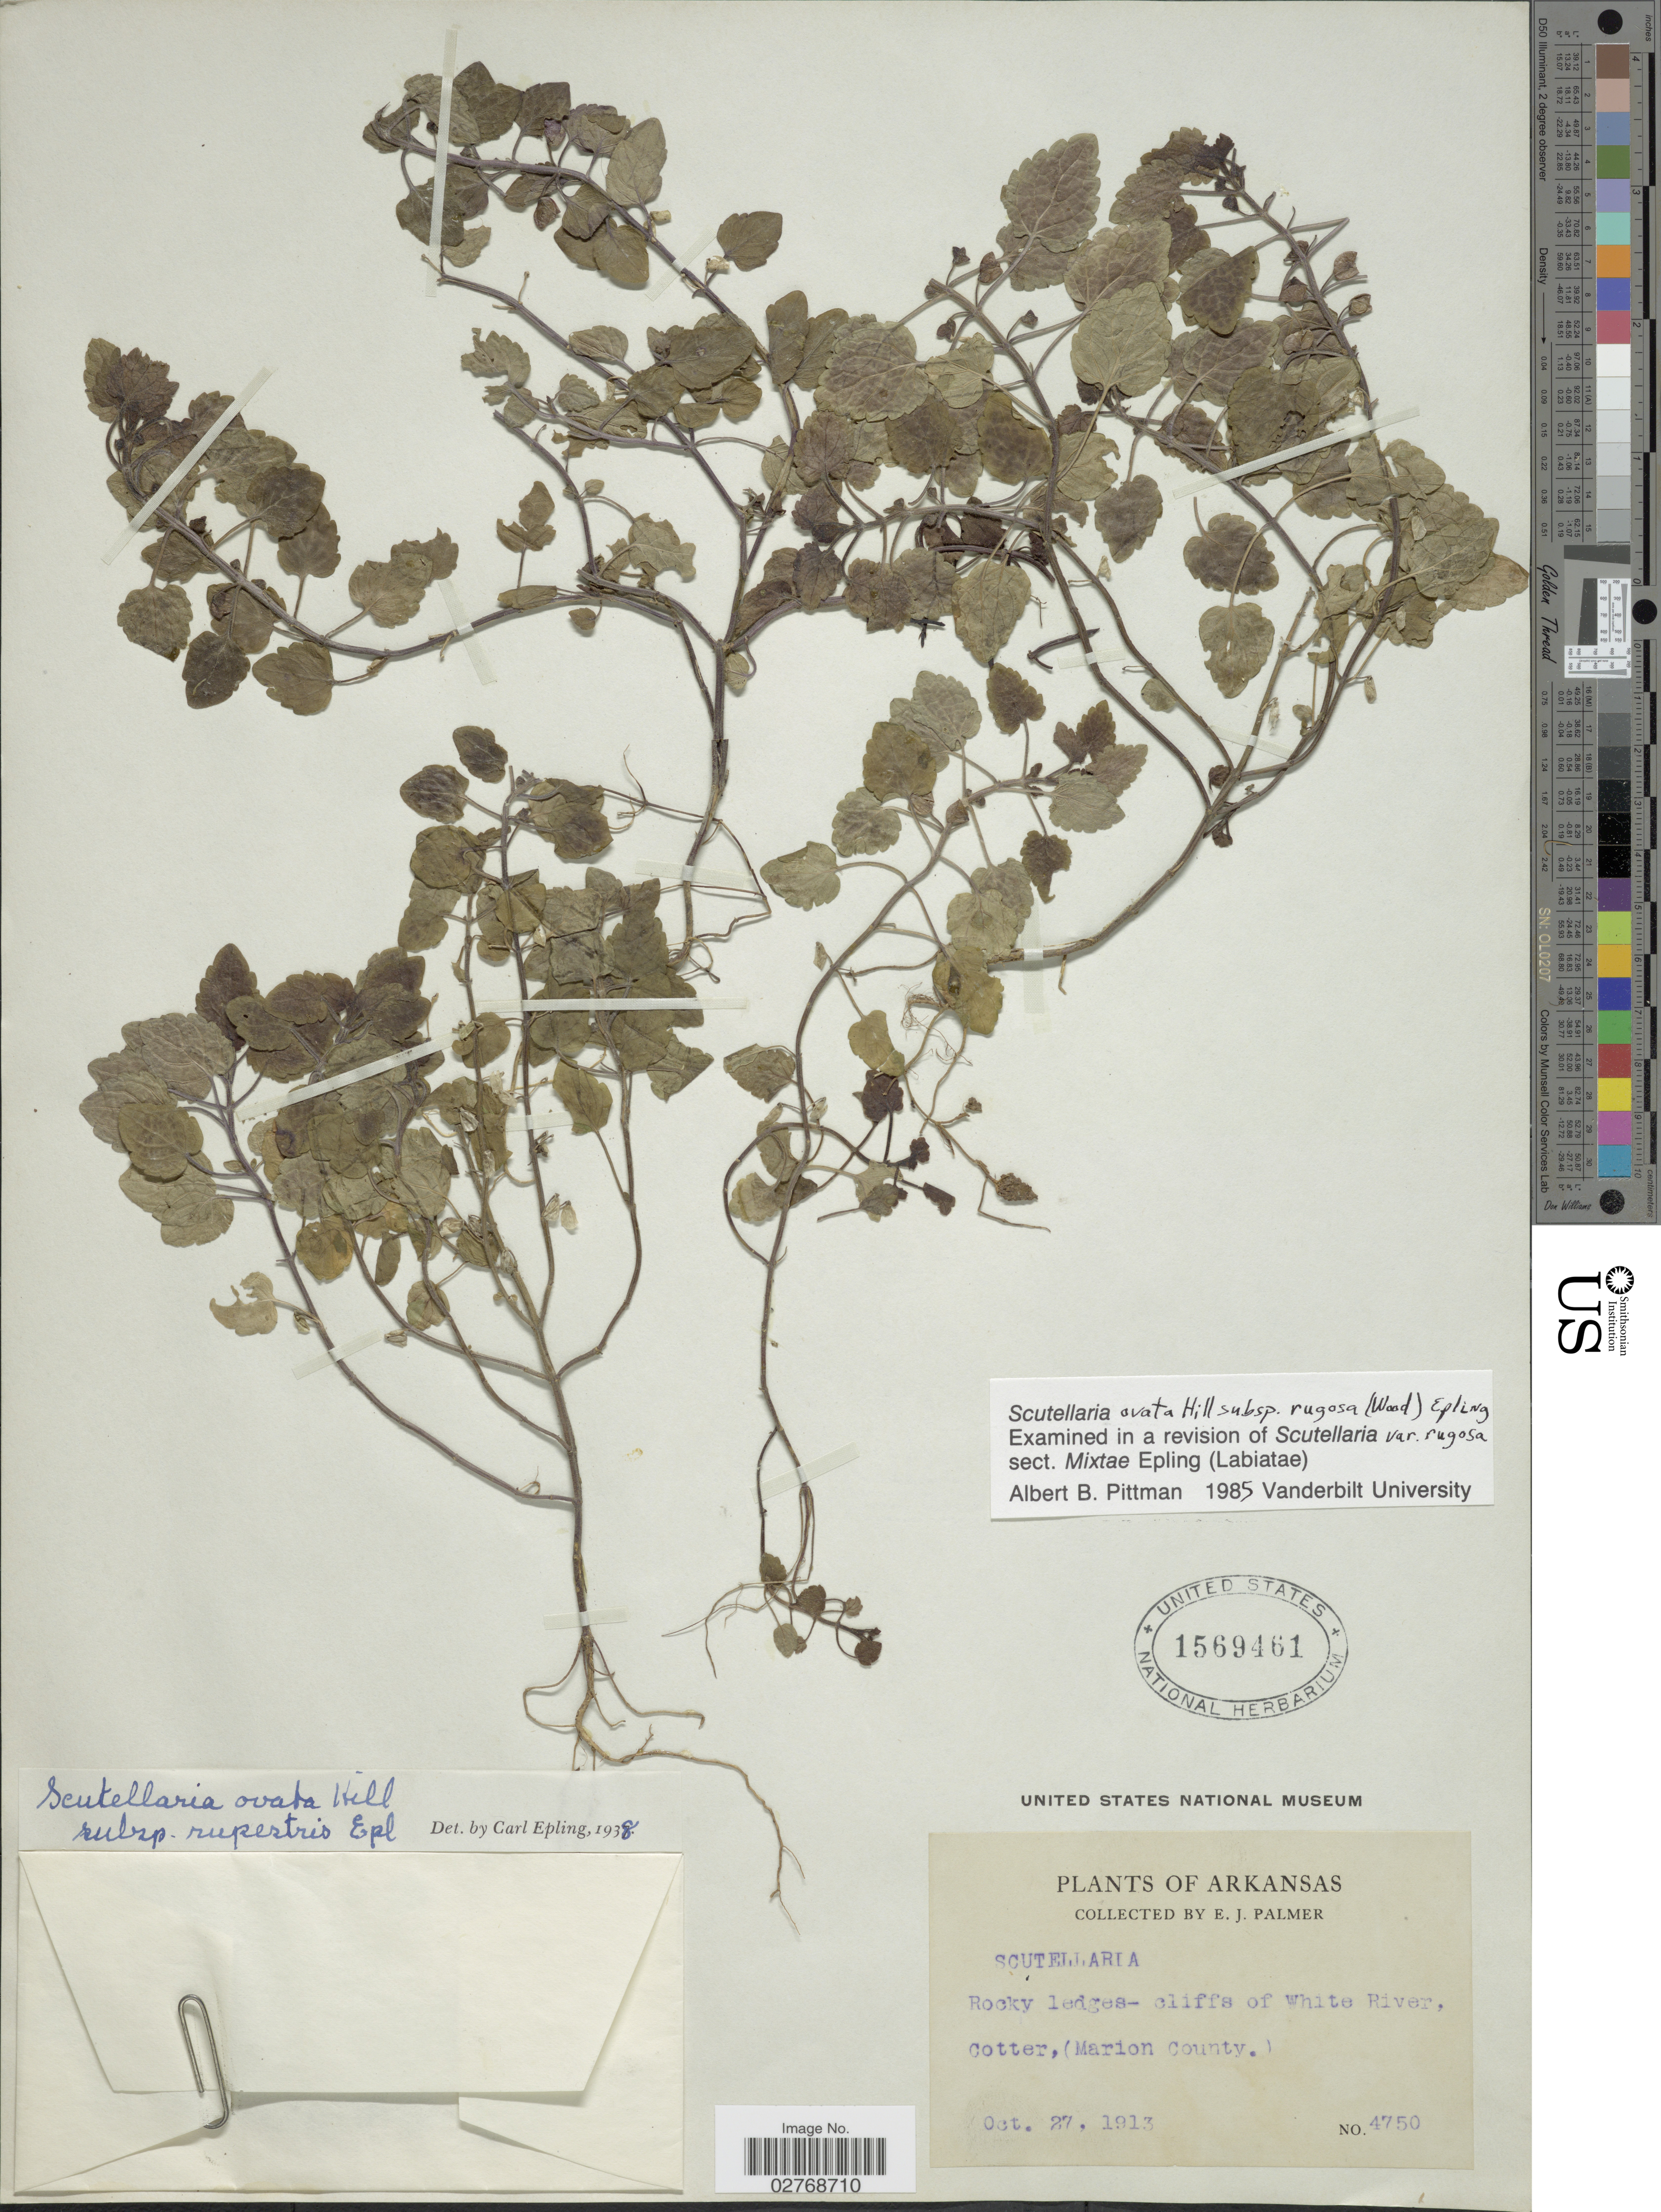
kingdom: Plantae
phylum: Tracheophyta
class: Magnoliopsida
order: Lamiales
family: Lamiaceae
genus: Scutellaria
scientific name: Scutellaria ovata subsp. rugosa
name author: (Alph. Wood) Epling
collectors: E. J. Palmer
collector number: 4750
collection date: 1913-10-27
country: United States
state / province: Arkansas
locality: Rocky ledges-cliffs of White River, Cotter, (Marion County).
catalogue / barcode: US 1569461